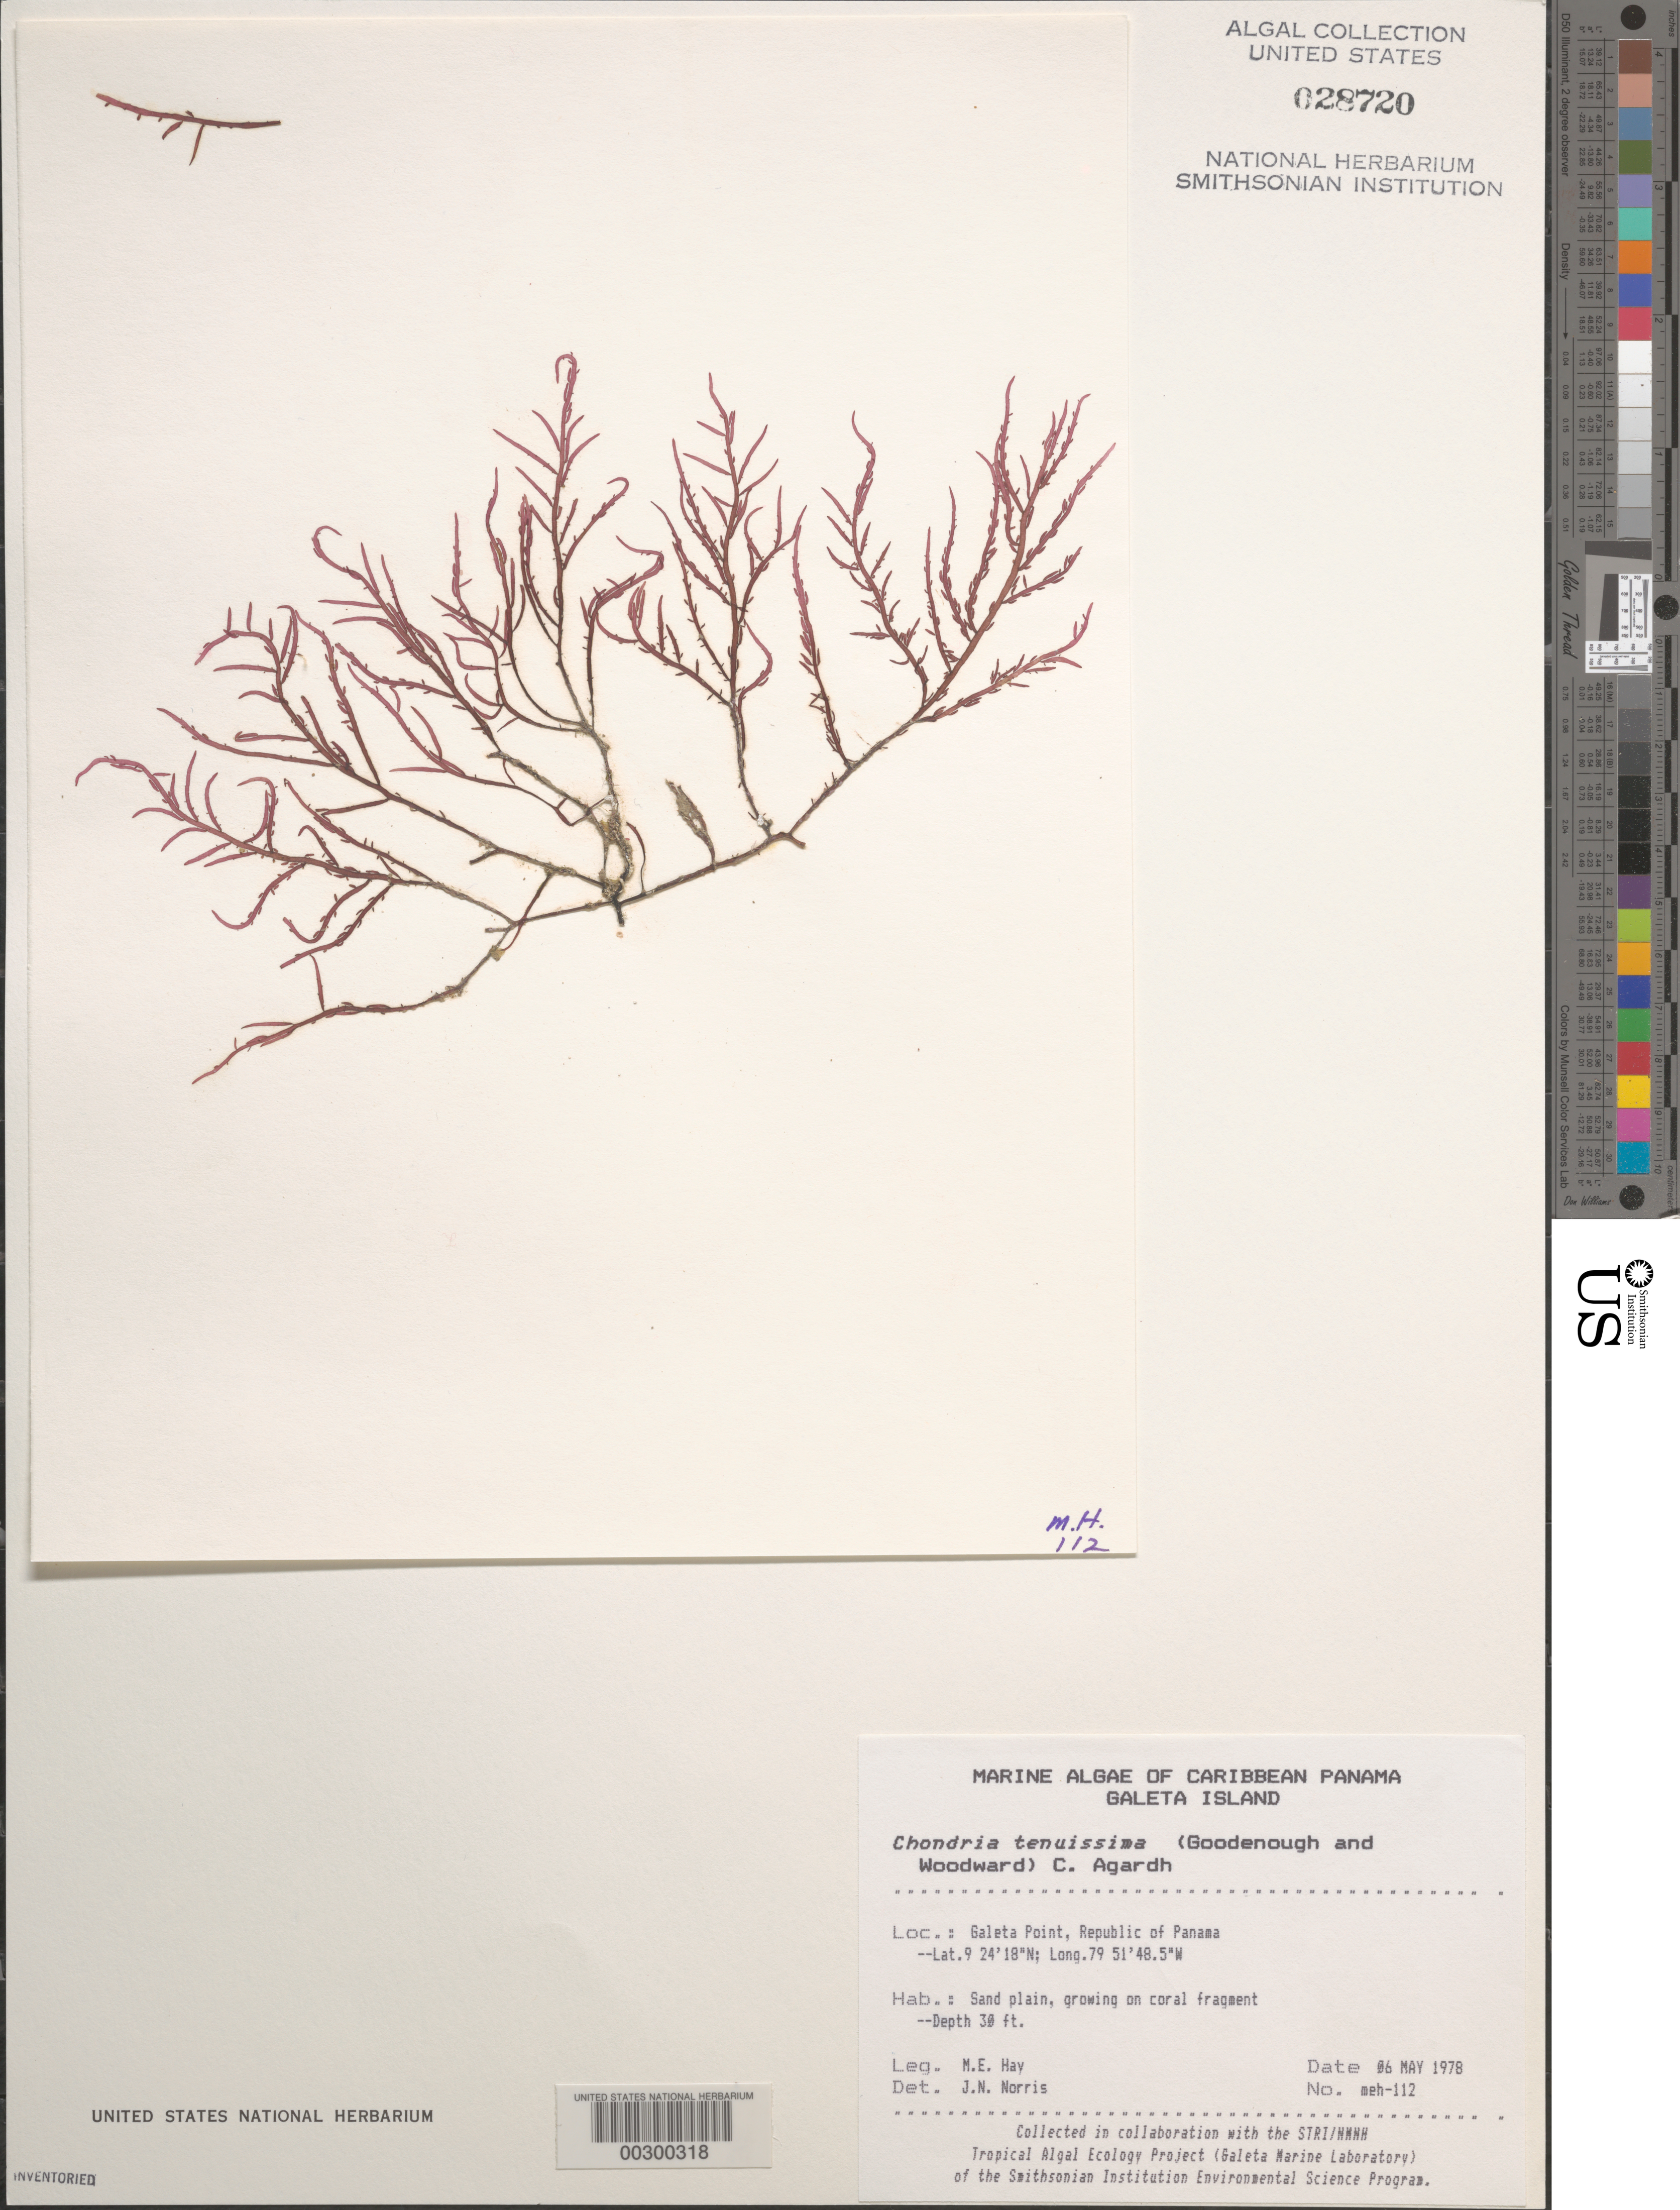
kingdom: Plantae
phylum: Rhodophyta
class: Florideophyceae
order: Ceramiales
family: Rhodomelaceae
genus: Chondria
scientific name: Chondria capillaris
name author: M.J. Wynne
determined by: Algae name updating Project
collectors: M. E. Hay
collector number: MEH-112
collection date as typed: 06 May 1978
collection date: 1978-05-06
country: Panama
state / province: Colón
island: Galeta Island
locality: Galeta Point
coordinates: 9 24' 18" N, 79 51' 48.5" W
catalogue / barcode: US 28720